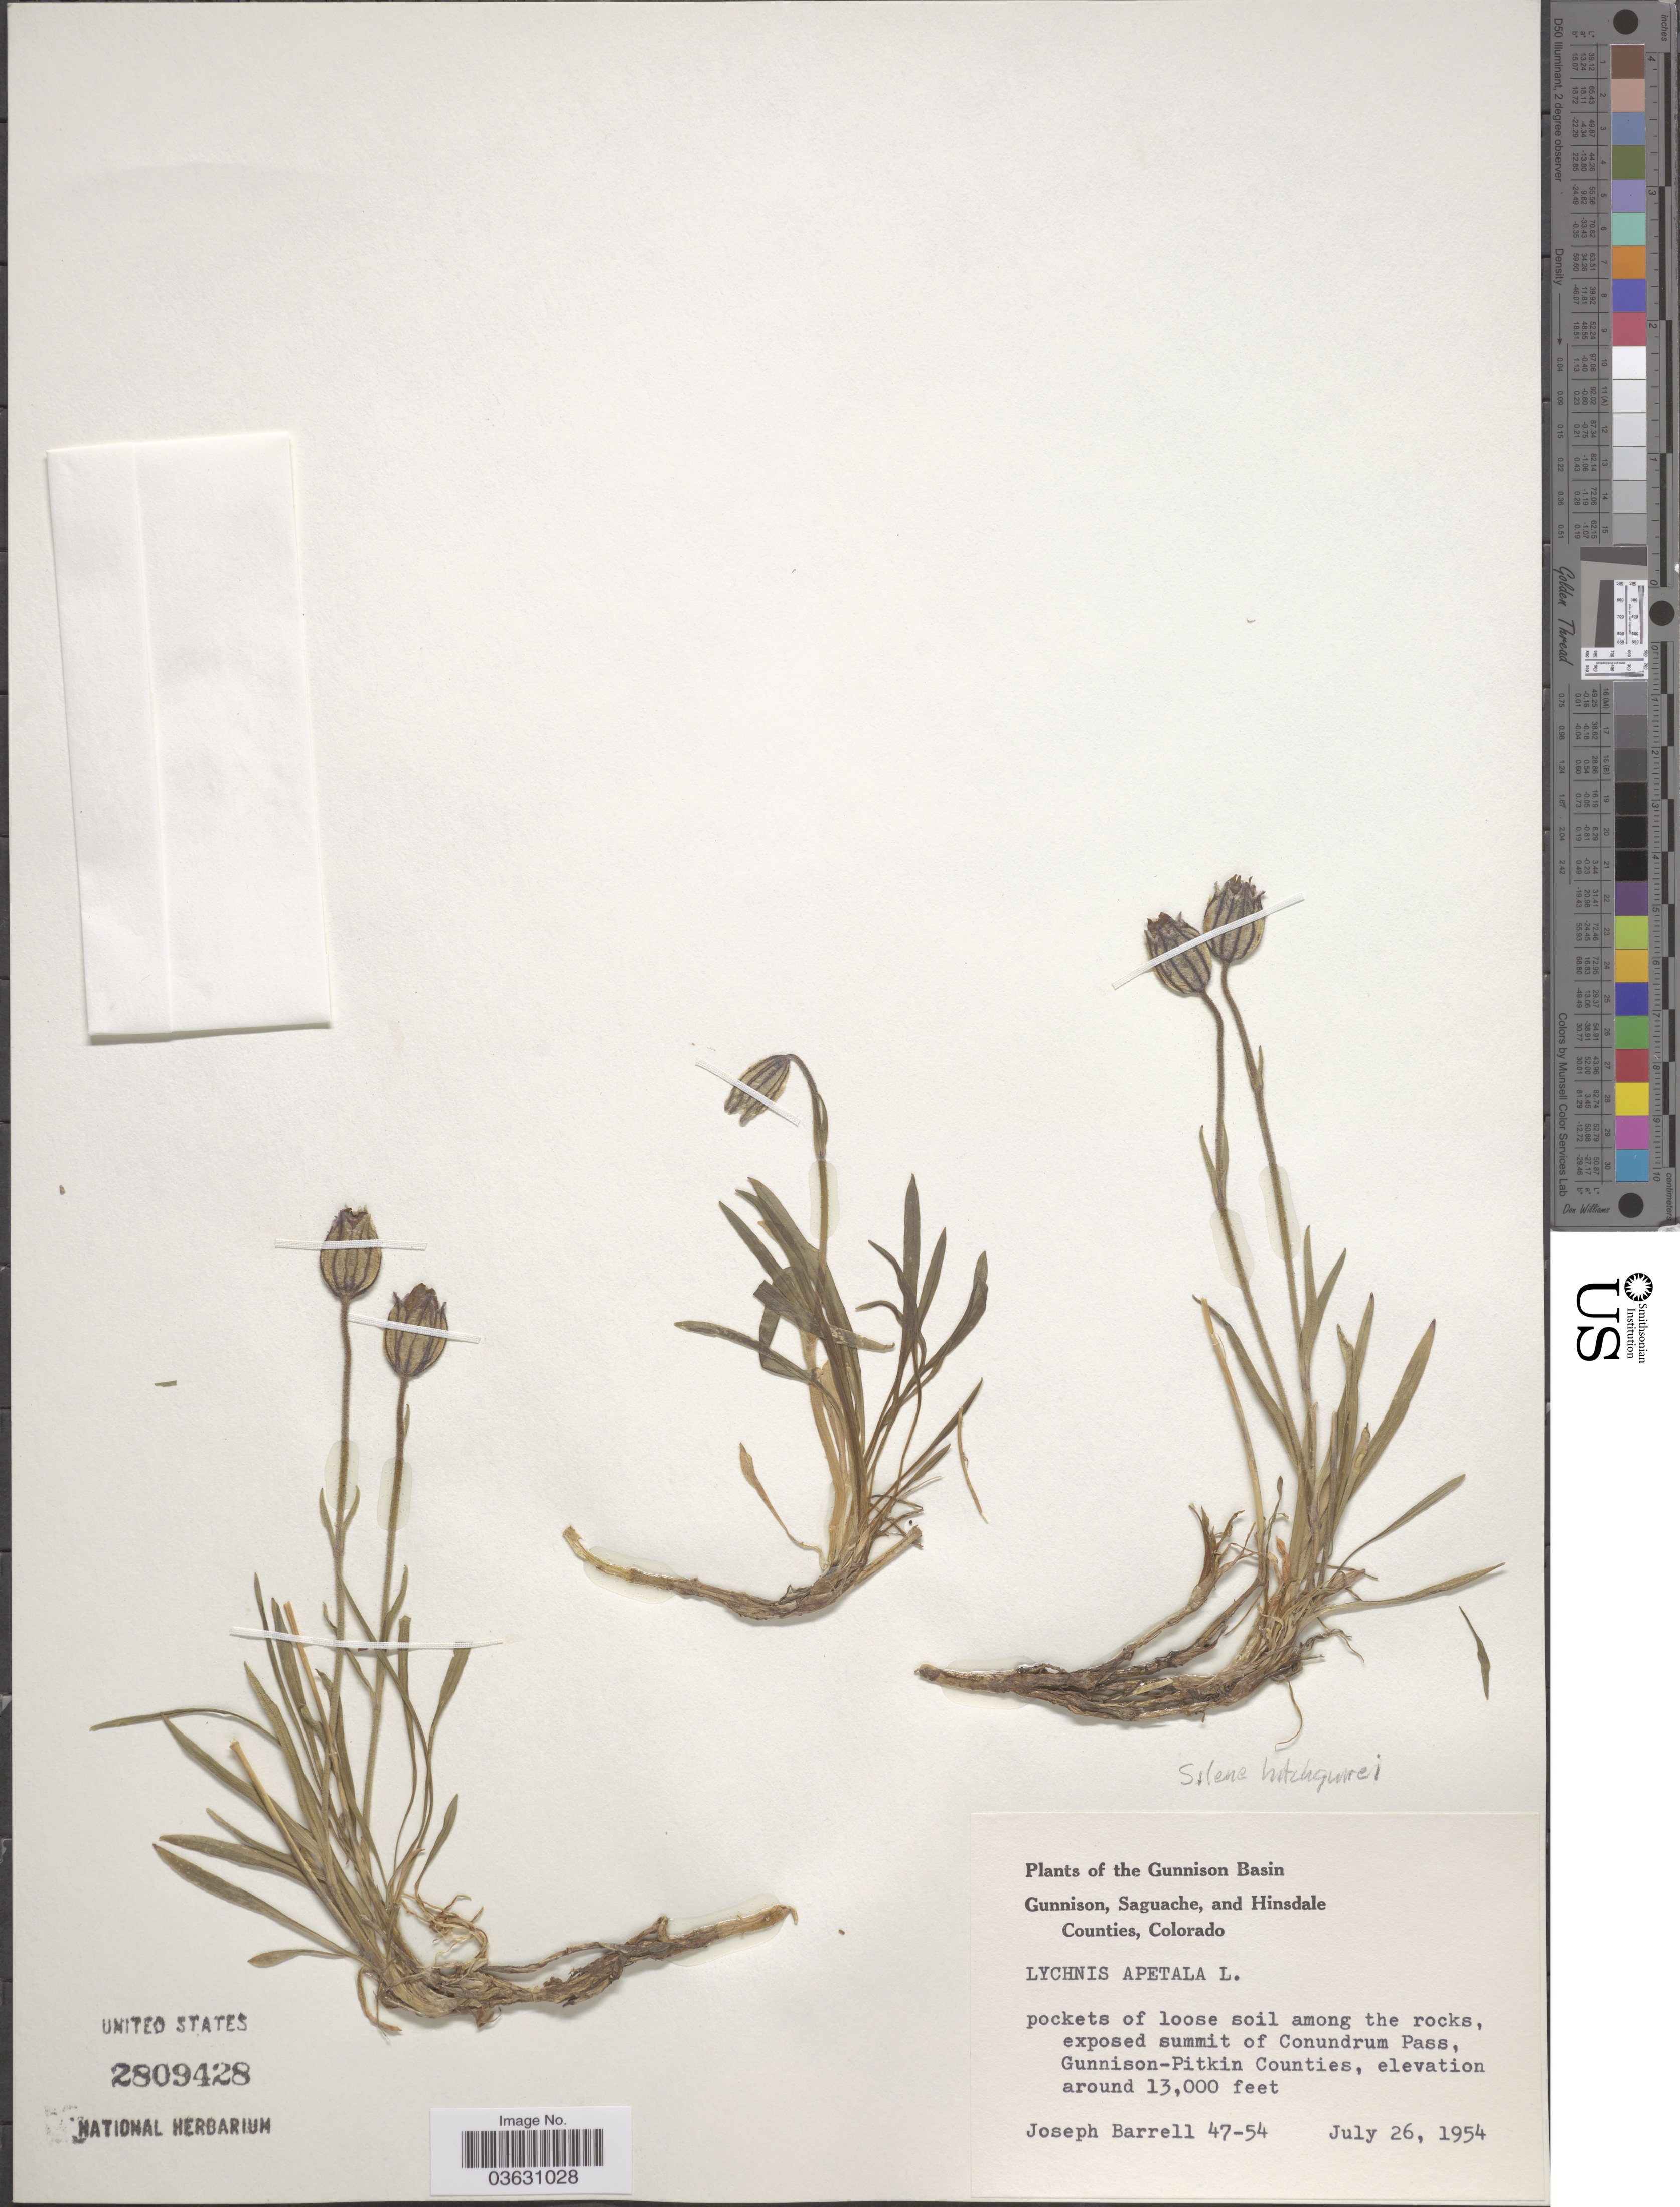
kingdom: Plantae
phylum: Tracheophyta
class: Magnoliopsida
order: Caryophyllales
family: Caryophyllaceae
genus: Silene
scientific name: Silene hitchguirei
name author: Bocquet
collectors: J. Barrell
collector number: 47-54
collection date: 1954-07-26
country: United States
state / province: Colorado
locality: Gunnison Basin. Exposed summit of Conundrum Pass, Gunnison-Pitkin Counties.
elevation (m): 3962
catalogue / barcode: US 2809428